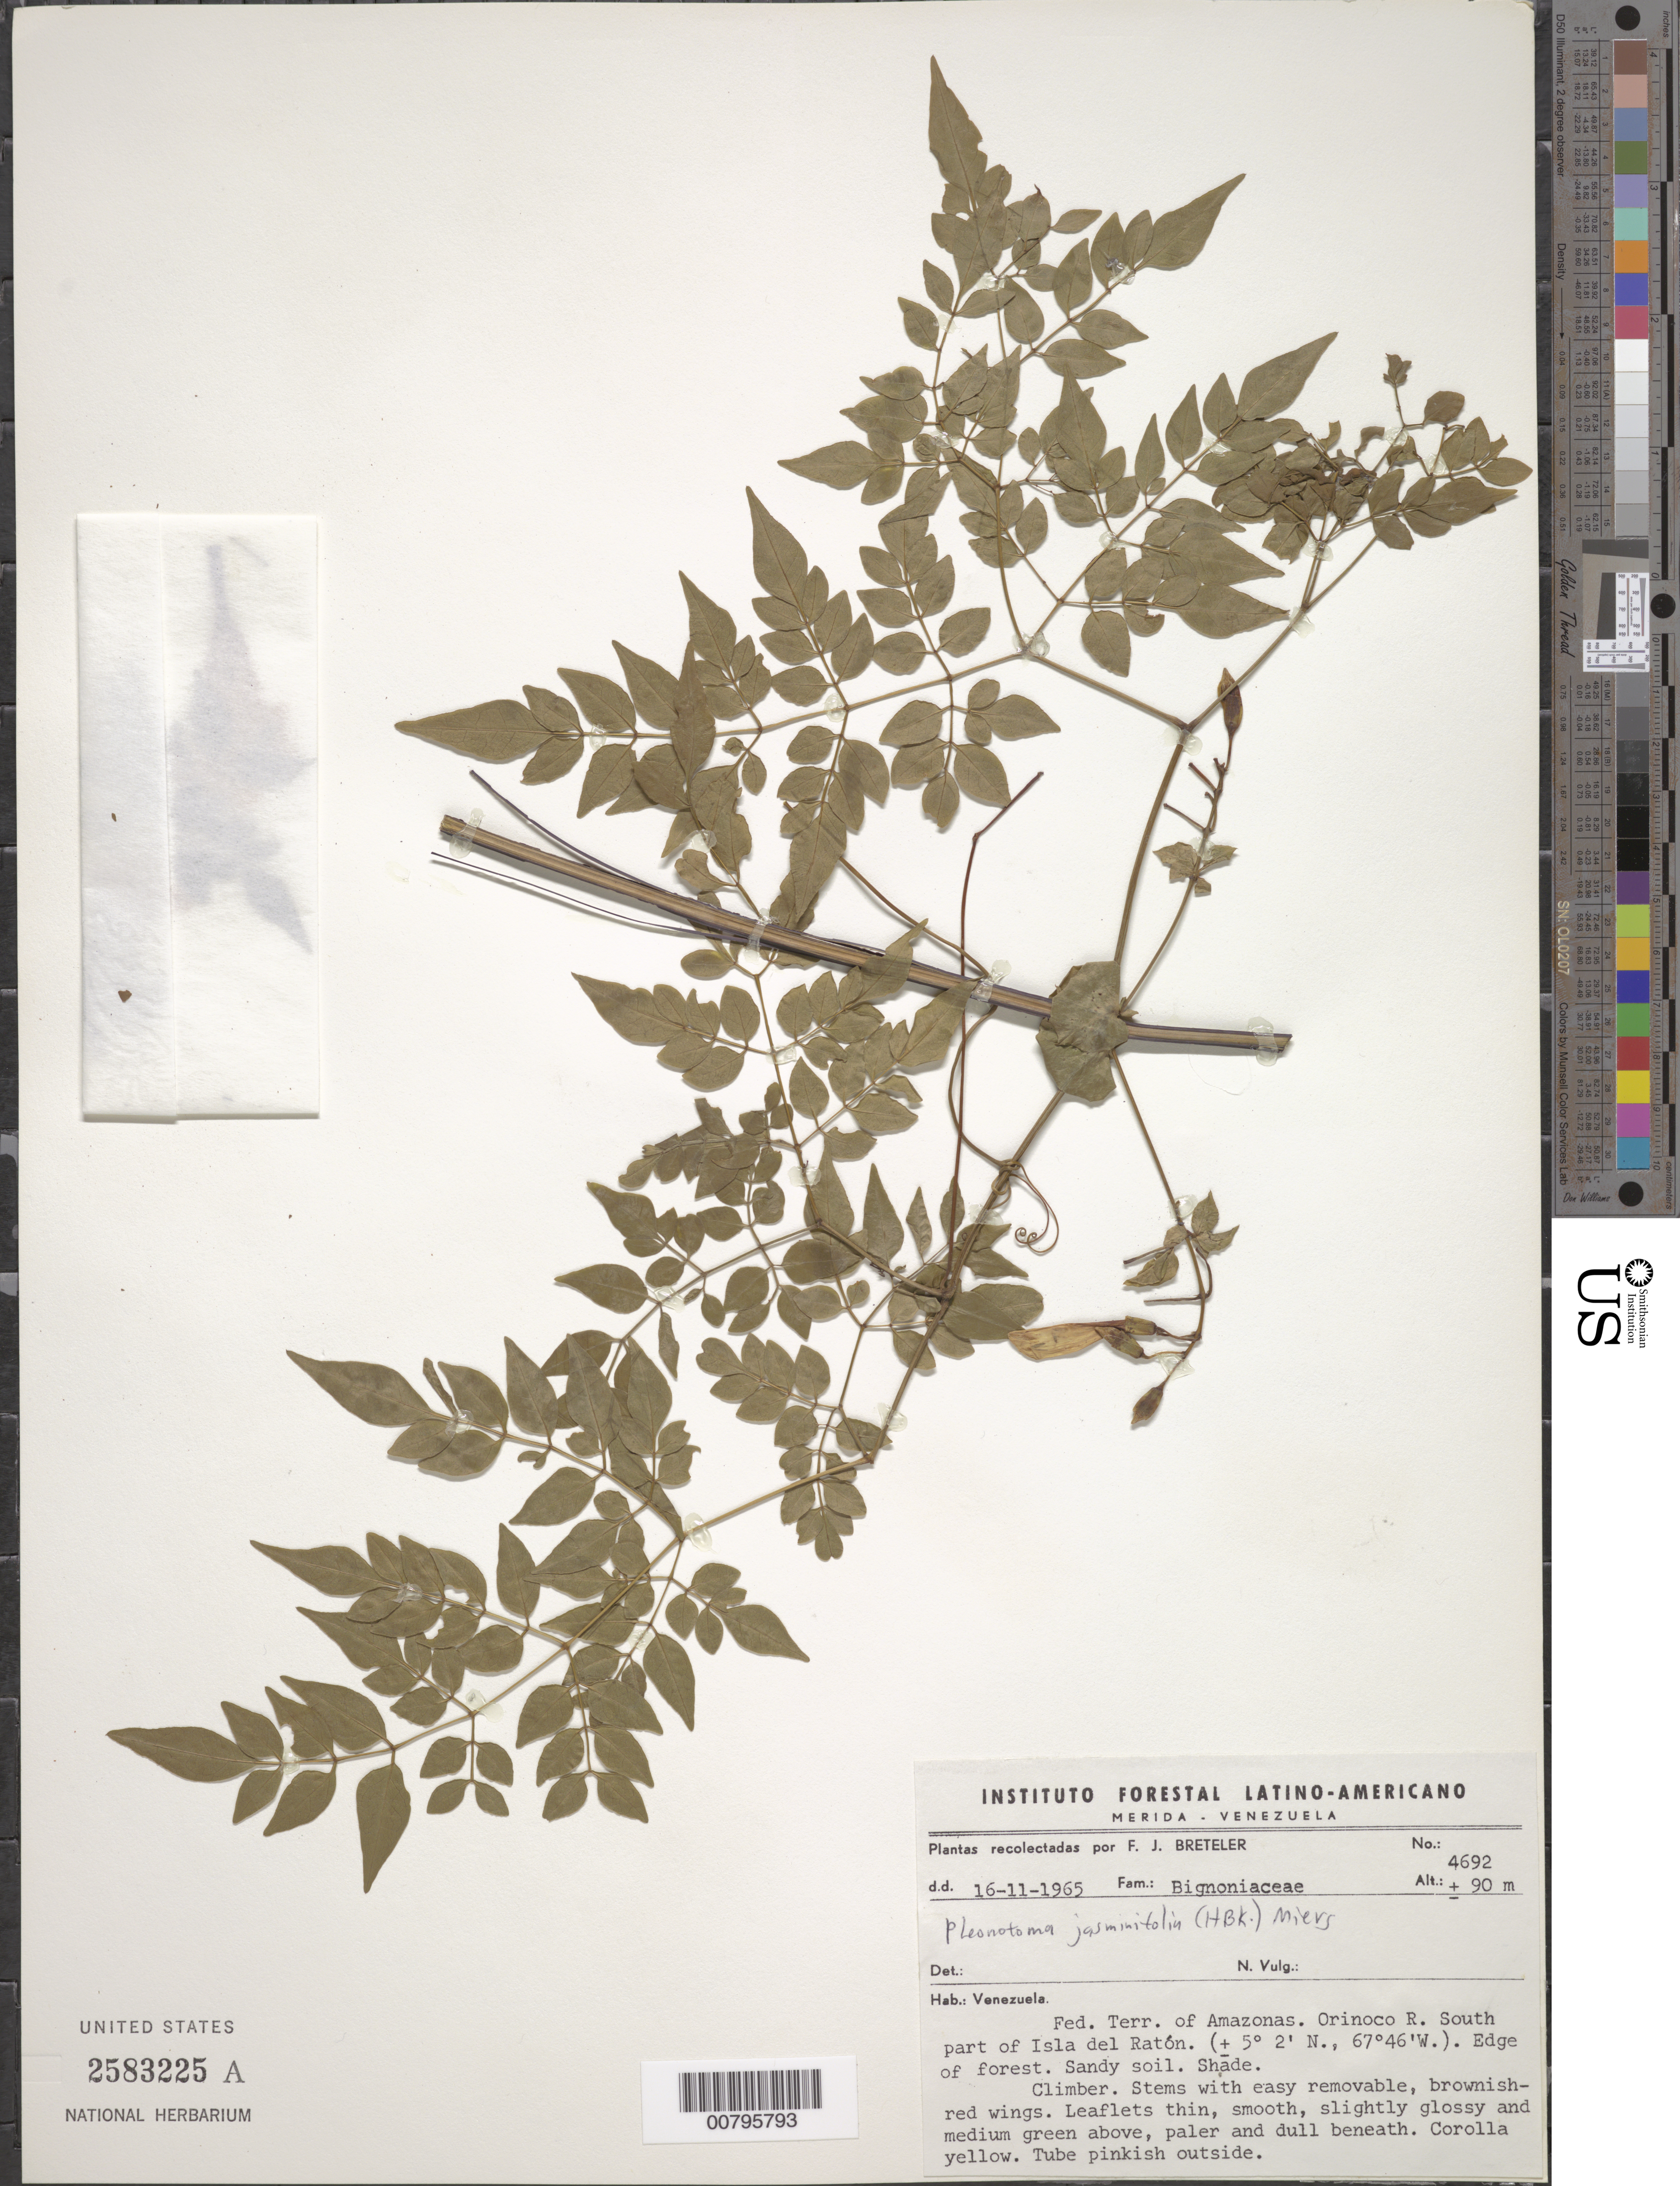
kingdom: Plantae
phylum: Tracheophyta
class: Magnoliopsida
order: Lamiales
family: Bignoniaceae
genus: Pleonotoma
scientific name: Pleonotoma jasminifolia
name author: (Kunth) Miers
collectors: F. J. Breteler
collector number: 4692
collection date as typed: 16-Nov-65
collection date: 1965-11-16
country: Venezuela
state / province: Amazonas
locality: Orinoco R., southern part of Isla del Raton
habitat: Edge of forest, sandy soil, shade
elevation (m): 90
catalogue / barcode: US 2583225A